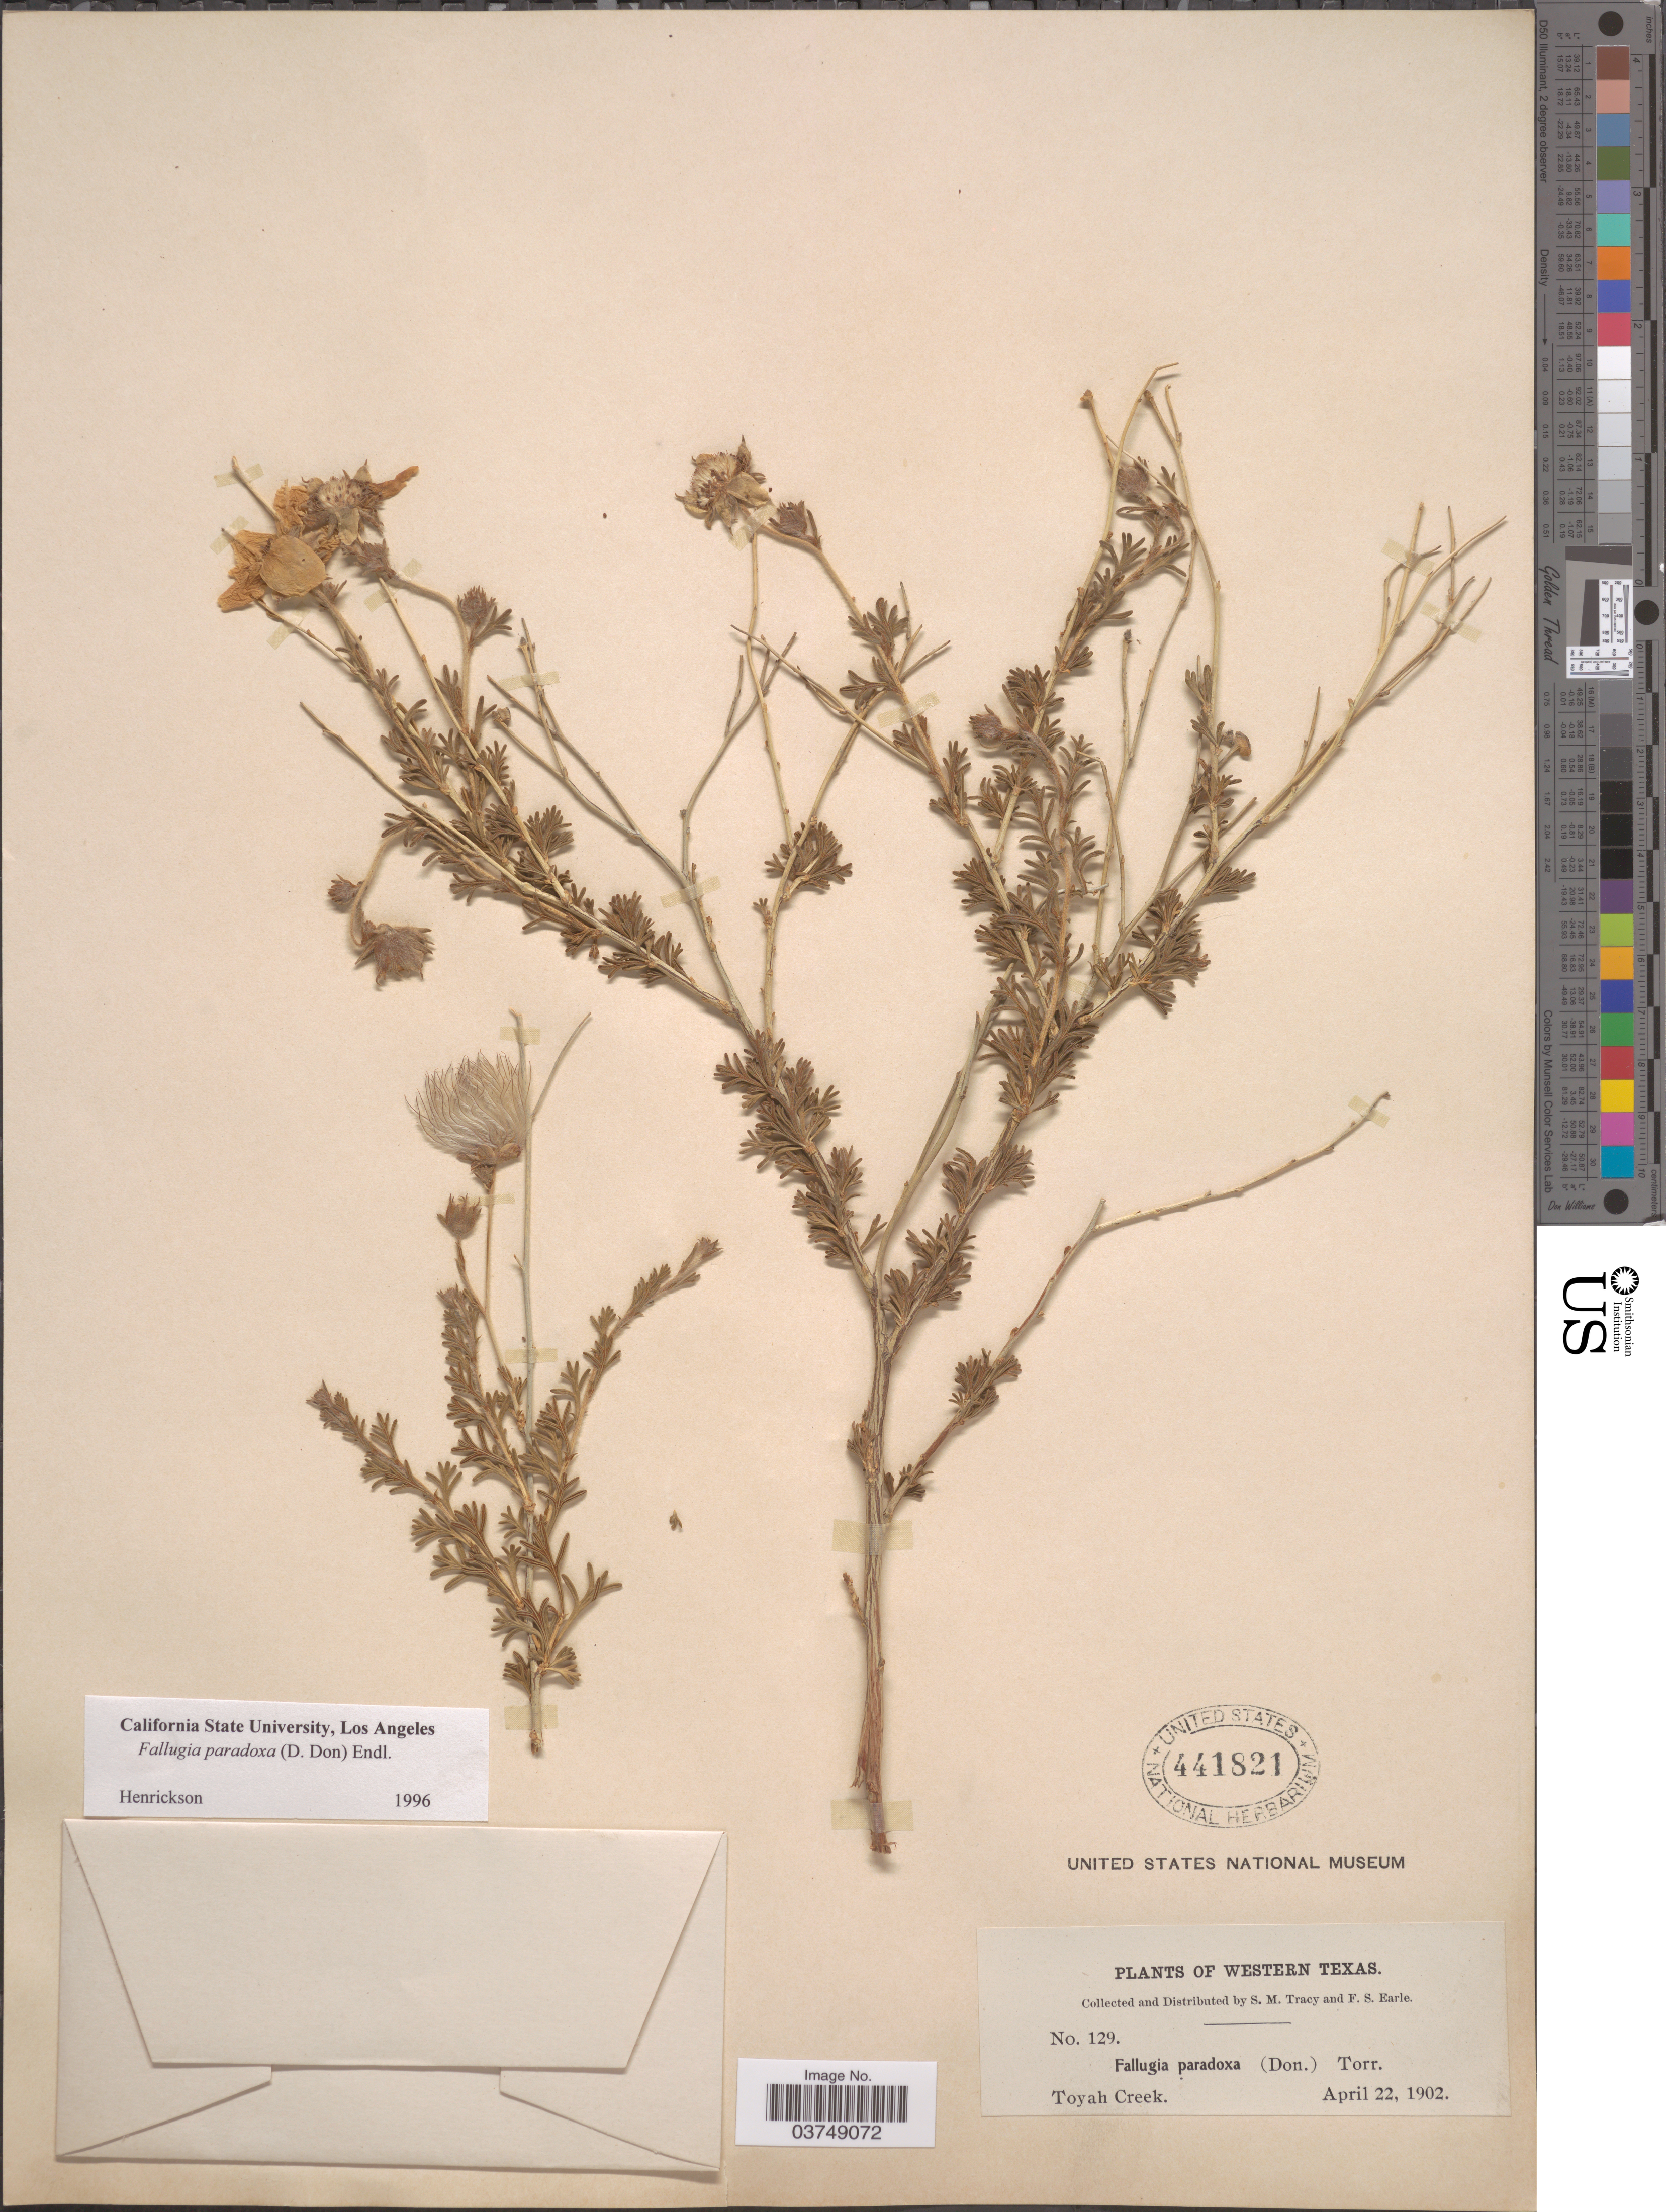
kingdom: Plantae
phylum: Tracheophyta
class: Magnoliopsida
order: Rosales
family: Rosaceae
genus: Fallugia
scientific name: Fallugia paradoxa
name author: (D. Don ex Tilloch & T. Taylor) Endl. ex Torr.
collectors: S. M. Tracy & F. S. Earle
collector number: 129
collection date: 1902-04-22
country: United States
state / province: Texas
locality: Western Texas. Toyah Creek.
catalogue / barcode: US 441821